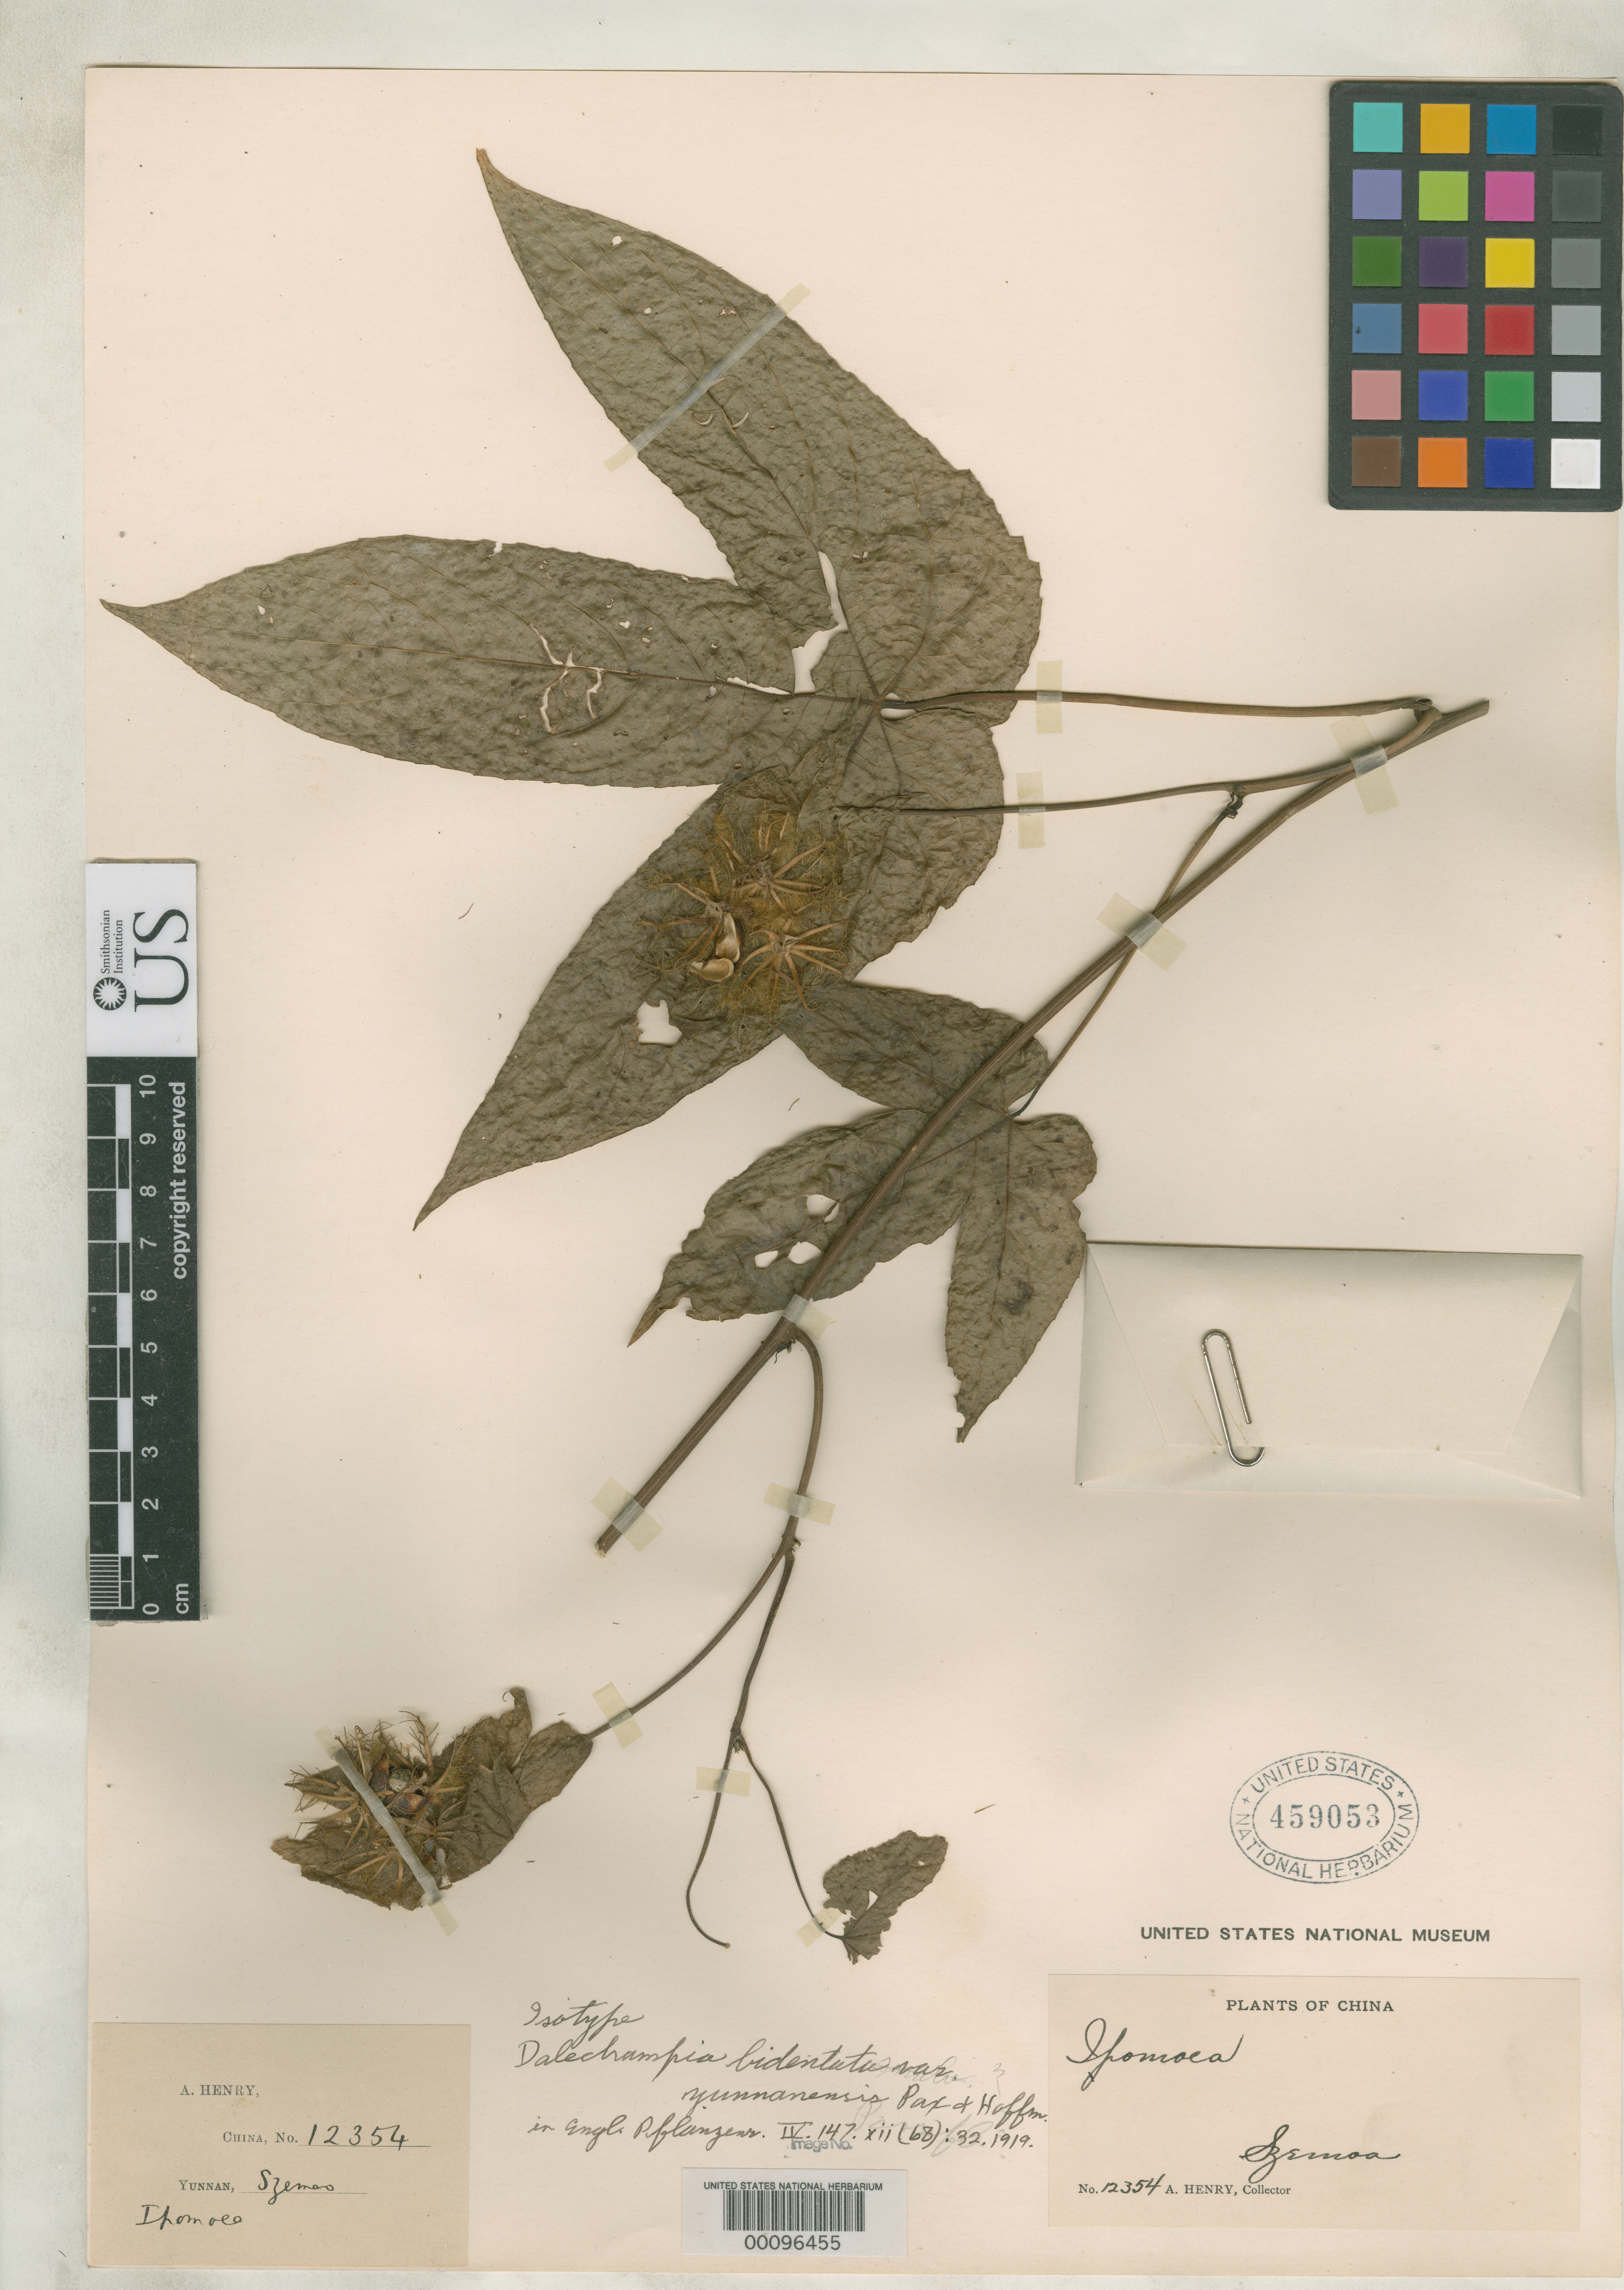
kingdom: Plantae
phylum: Tracheophyta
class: Magnoliopsida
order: Malpighiales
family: Euphorbiaceae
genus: Dalechampia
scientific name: Dalechampia bidentata var. yunnanensis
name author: Pax & K. Hoffm. in Engl.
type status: Isotype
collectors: A. Henry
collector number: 12354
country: China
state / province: Yunnan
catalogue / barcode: US 459053